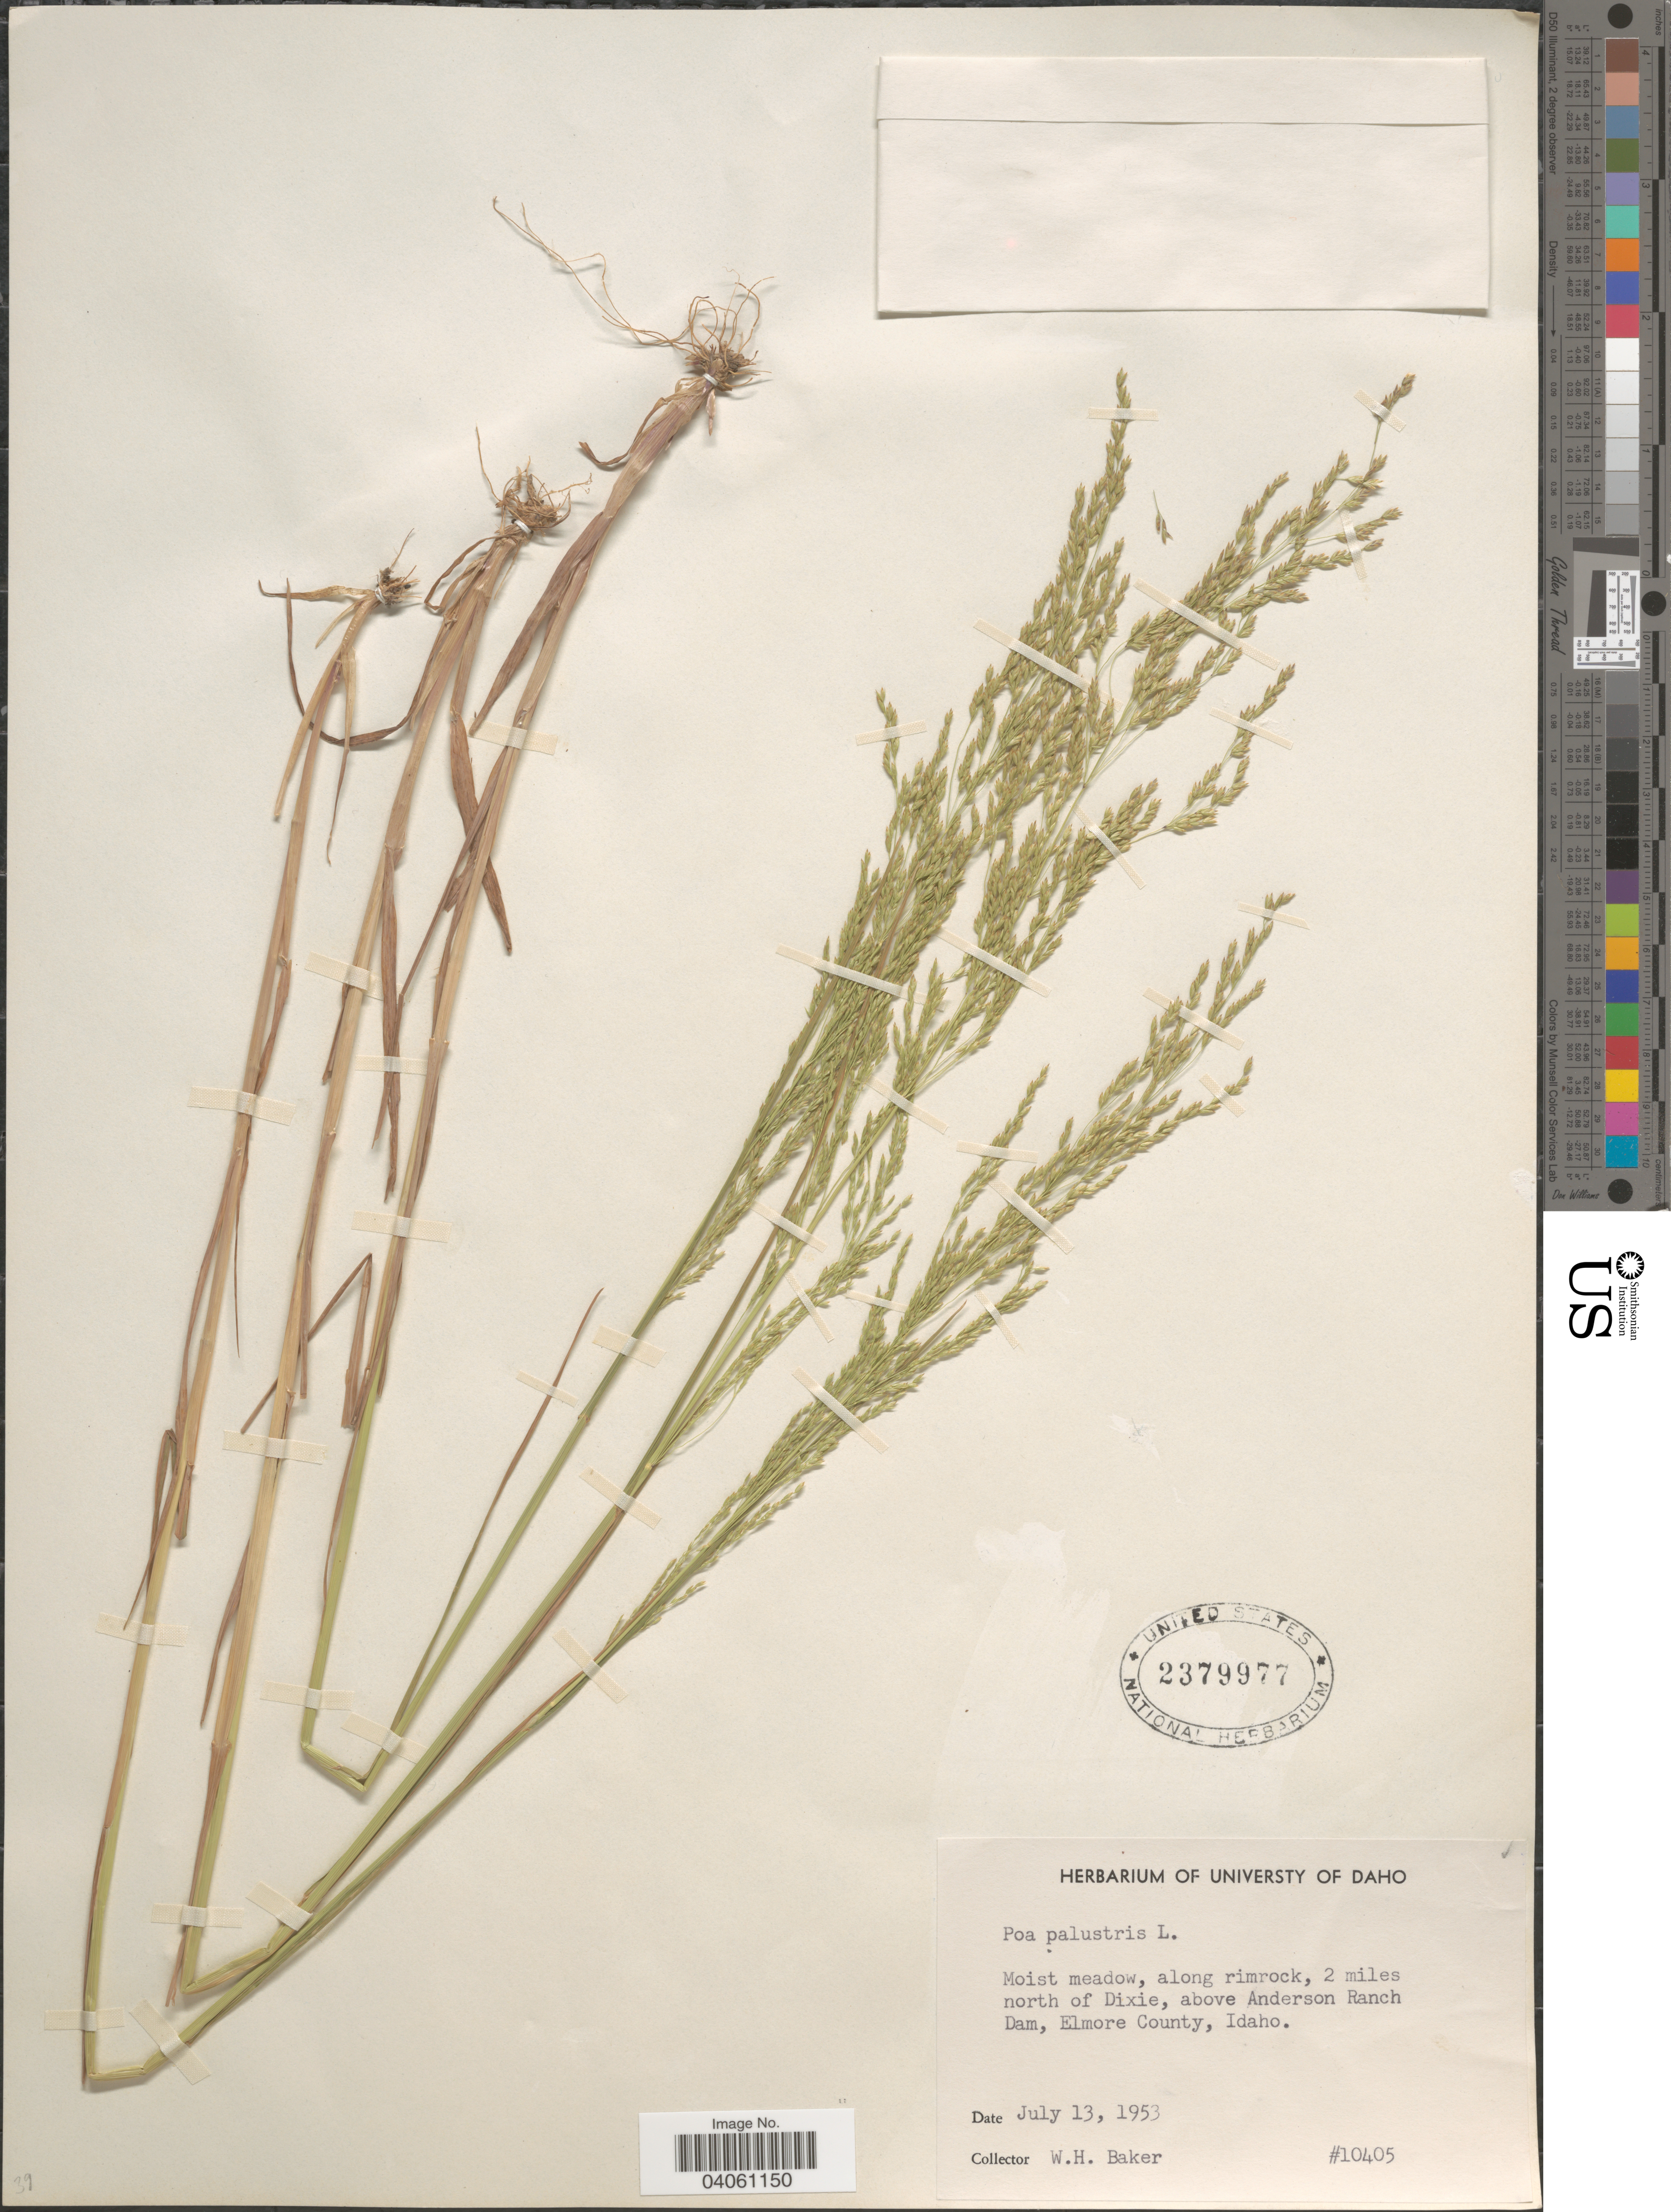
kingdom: Plantae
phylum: Tracheophyta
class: Liliopsida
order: Poales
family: Poaceae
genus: Poa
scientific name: Poa palustris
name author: L.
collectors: W. H. Baker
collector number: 10405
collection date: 1953-07-13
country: United States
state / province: Idaho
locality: Along rimrock, 2 miles north of Dixie, above Anderson Ranch Dam, Elmore County.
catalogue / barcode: US 2379977